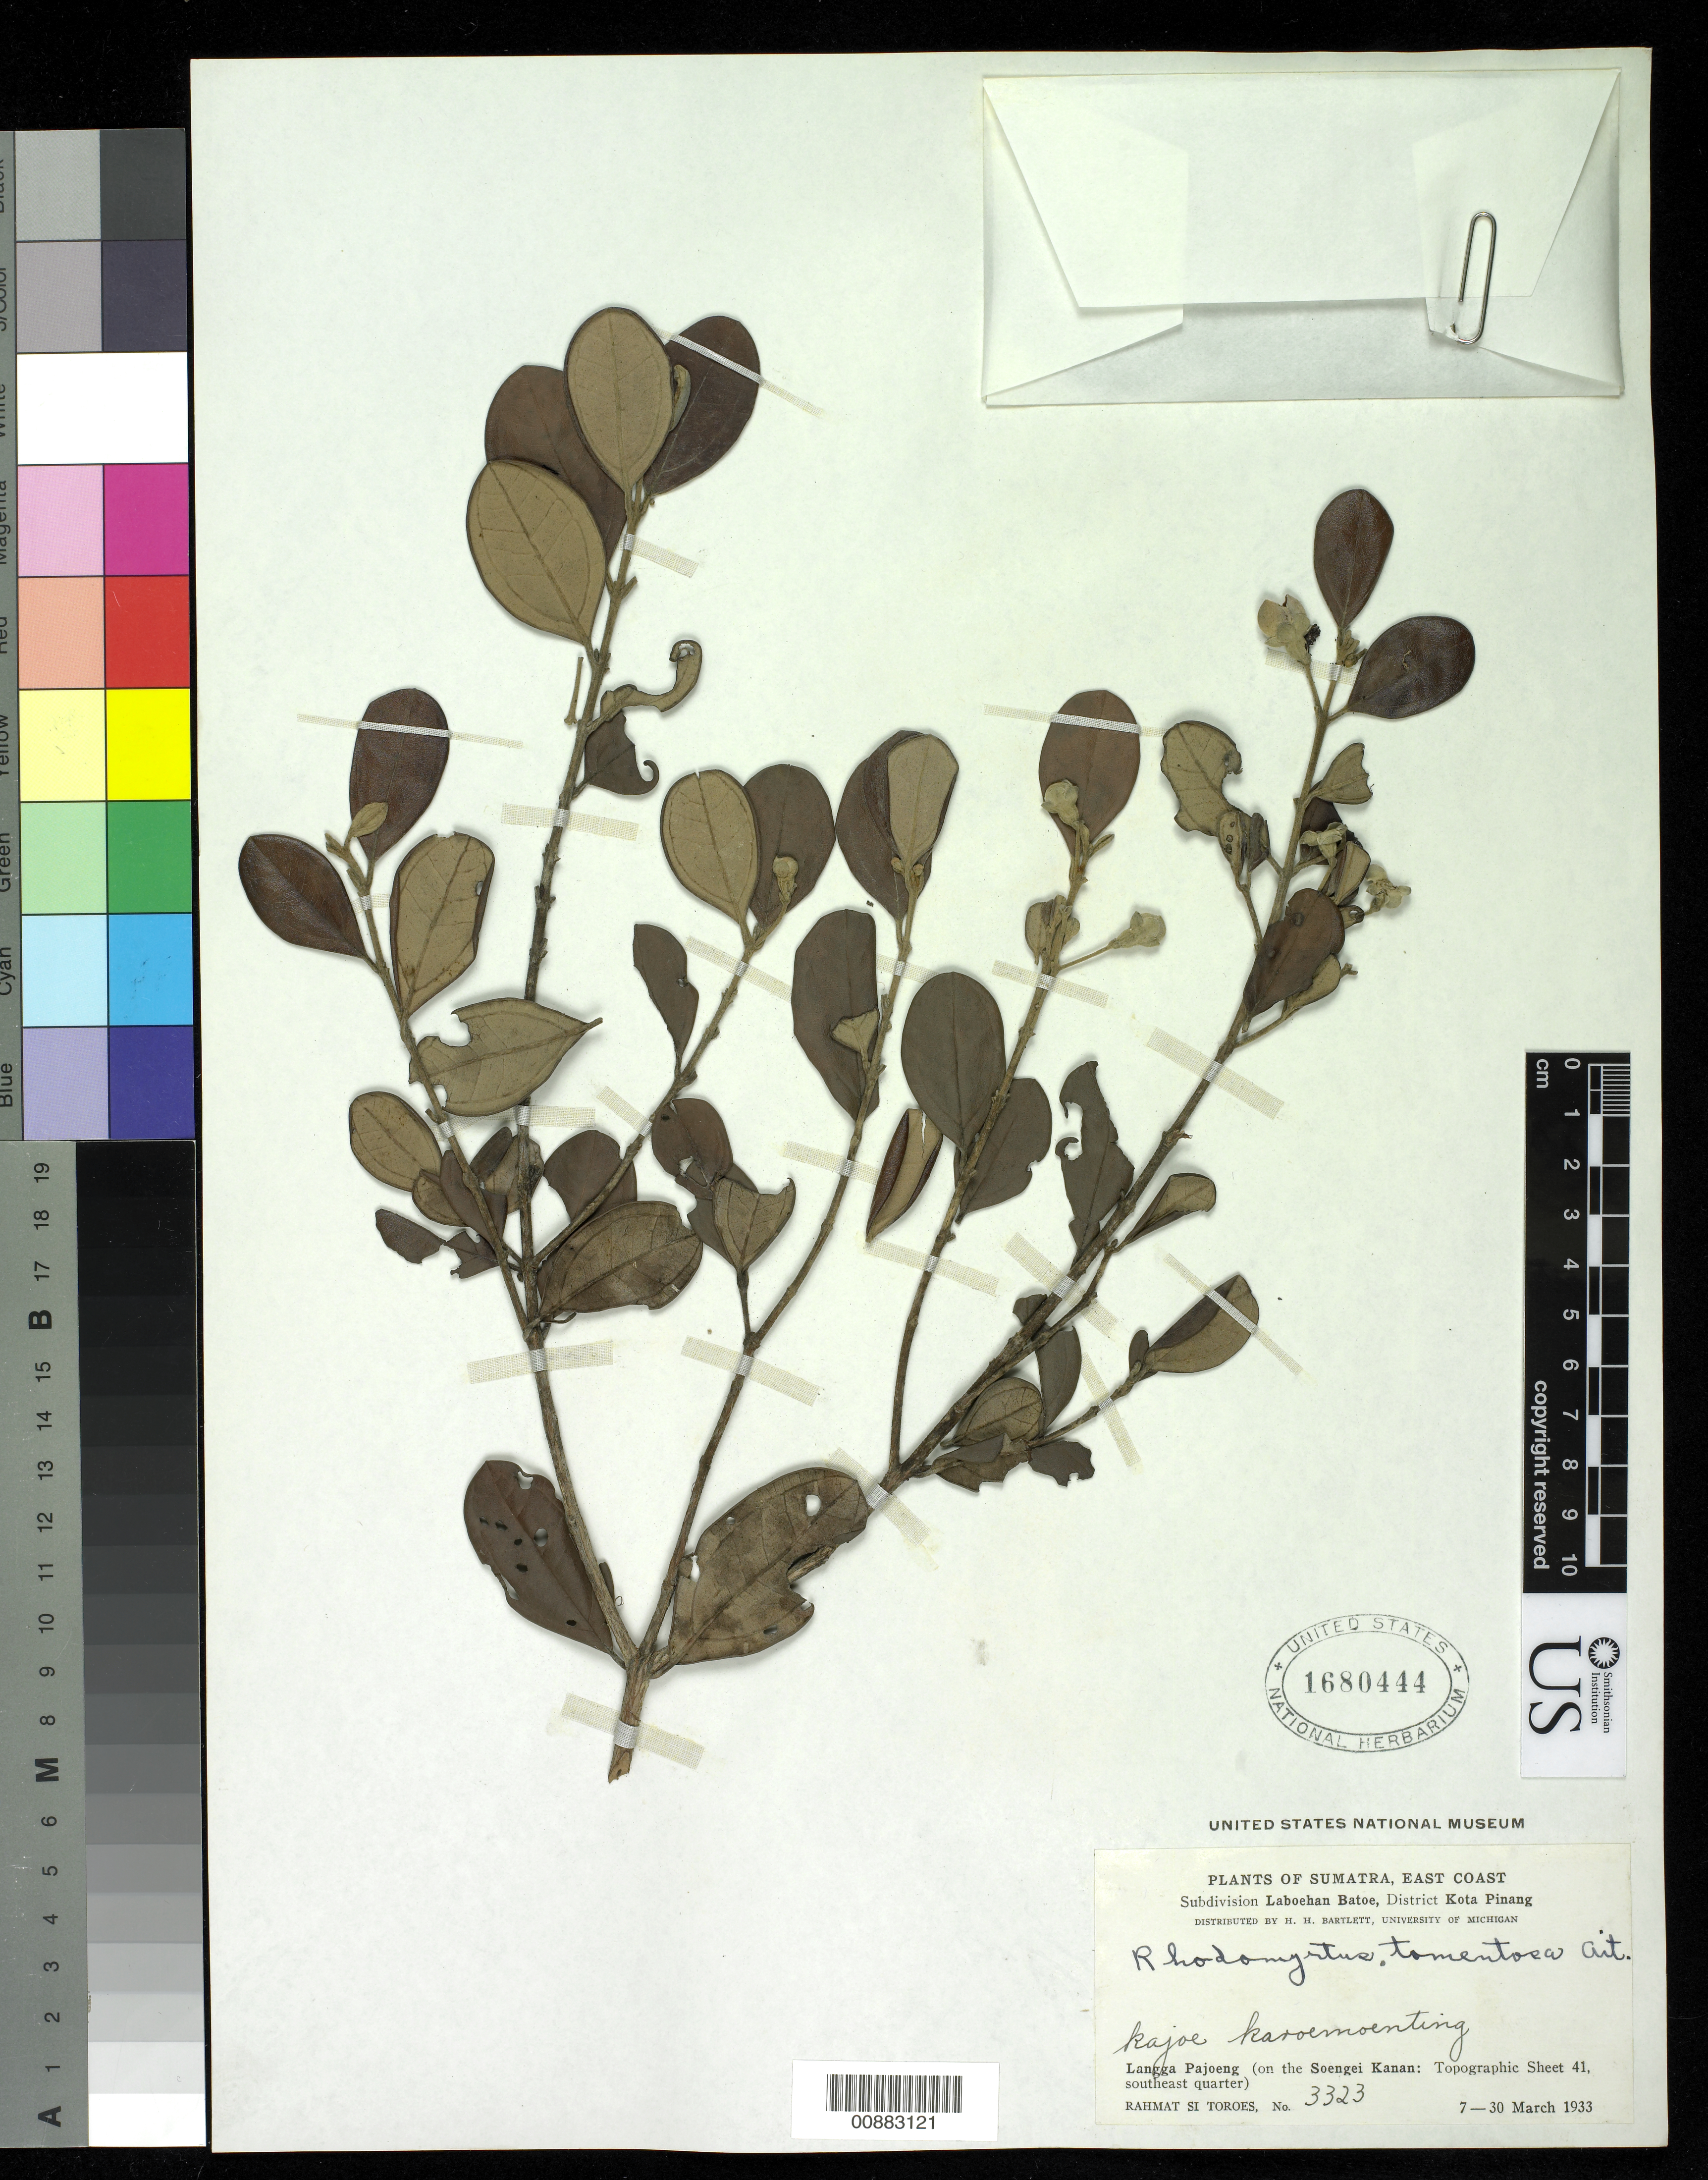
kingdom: Plantae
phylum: Tracheophyta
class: Magnoliopsida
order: Myrtales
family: Myrtaceae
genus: Rhodomyrtus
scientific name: Rhodomyrtus tomentosa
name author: (Aiton) Hassk.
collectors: Rahmat Si Boeea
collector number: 3323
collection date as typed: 07 Mar 1933 to 30 Mar 1933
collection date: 1933-03-07/1933-03-30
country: Indonesia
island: Sumatra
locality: East coast. Subdivision Laboehan Batoe, District Kota Pinang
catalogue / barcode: US 1680444